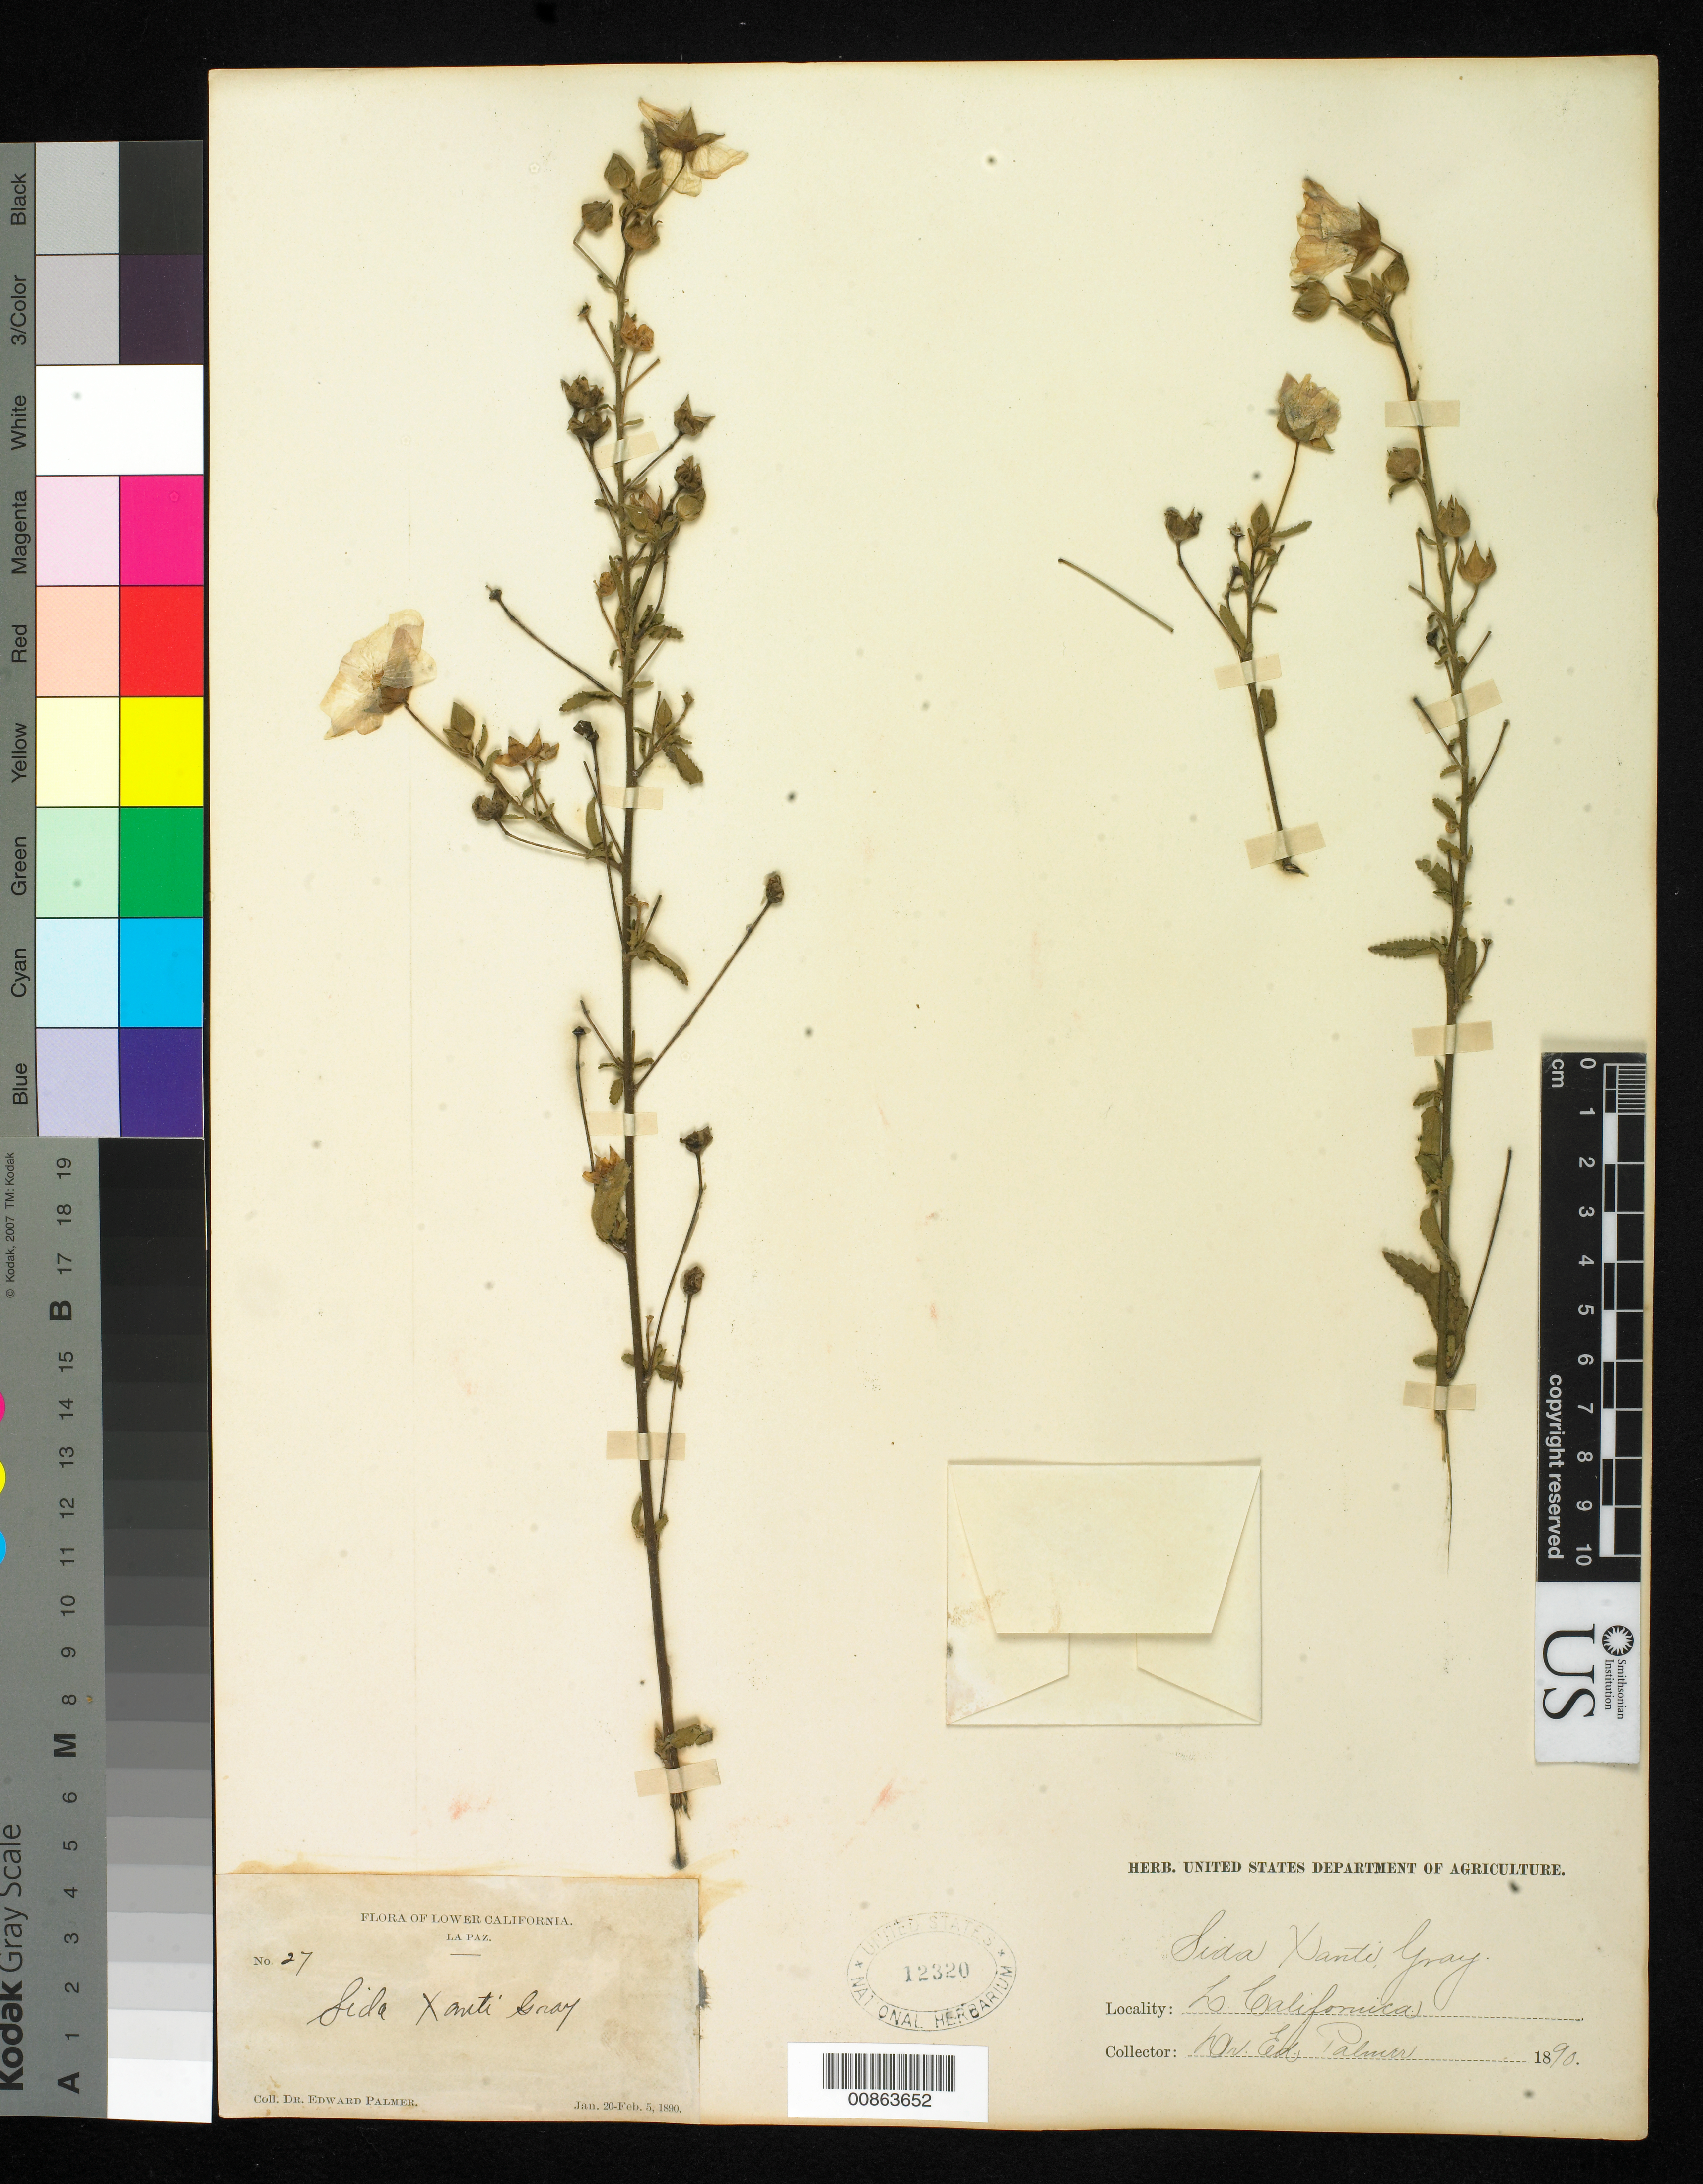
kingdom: Plantae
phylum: Tracheophyta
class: Magnoliopsida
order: Malvales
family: Malvaceae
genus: Sida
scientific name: Sida xanti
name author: A. Gray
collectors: E. Palmer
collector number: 27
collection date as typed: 20 Jan 1890 to 05 Feb 1890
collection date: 1890-01-20/1890-02-05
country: Mexico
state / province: Baja California Sur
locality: La Paz, Baja California Sur.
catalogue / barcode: US 12320